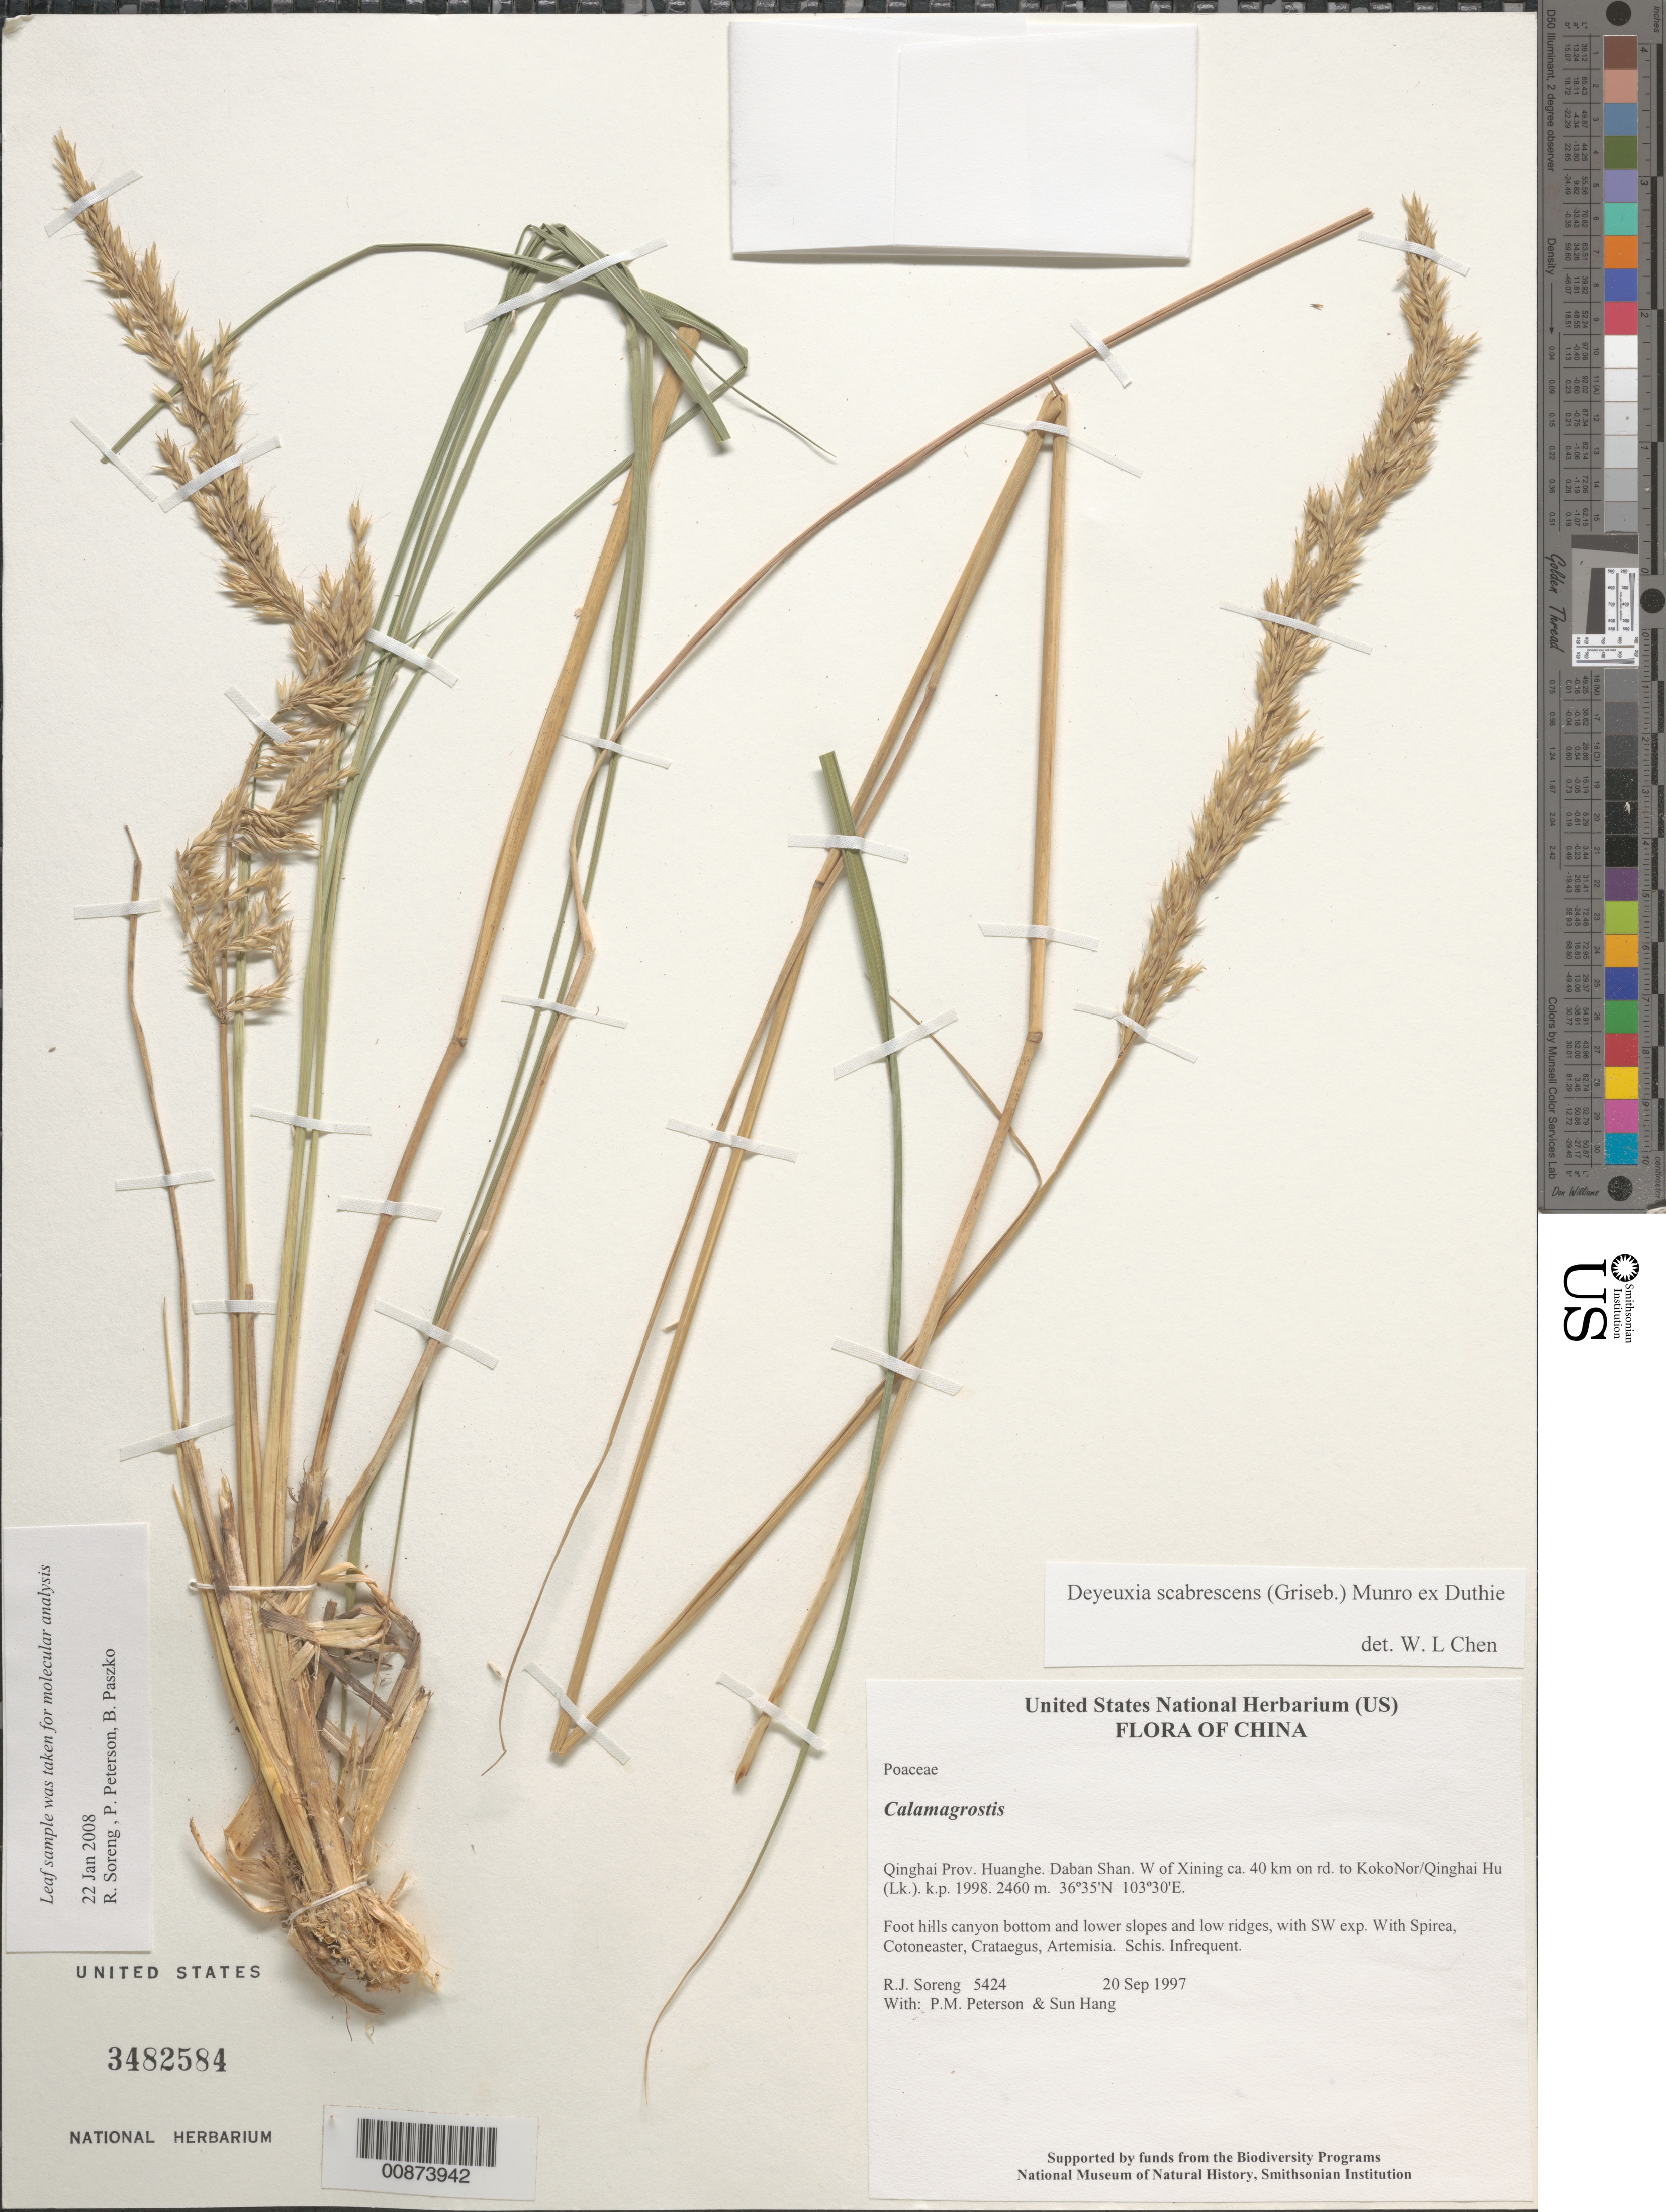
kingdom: Plantae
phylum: Tracheophyta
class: Liliopsida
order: Poales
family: Poaceae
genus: Deyeuxia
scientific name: Deyeuxia scabrescens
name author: (Griseb.) Munro ex Duthie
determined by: Chen, W. L.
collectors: R. J. Soreng, P. M. Peterson & Sun Hang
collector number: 5424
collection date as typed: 20 Sep 1997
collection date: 1997-09-20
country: China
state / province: Qinghai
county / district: Huanghe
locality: Daban Shan. W of Xining ca. 40 km on rd. to KokoNor/Qinghai Hu (Lk.). k.p. 1998.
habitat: Foot hills canyon bottom and lower slopes and low ridges, with SW exp. With Spirea, Cotoneaster, Crataegus, Artemisia. Schis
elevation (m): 2460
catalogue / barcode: US 3482584